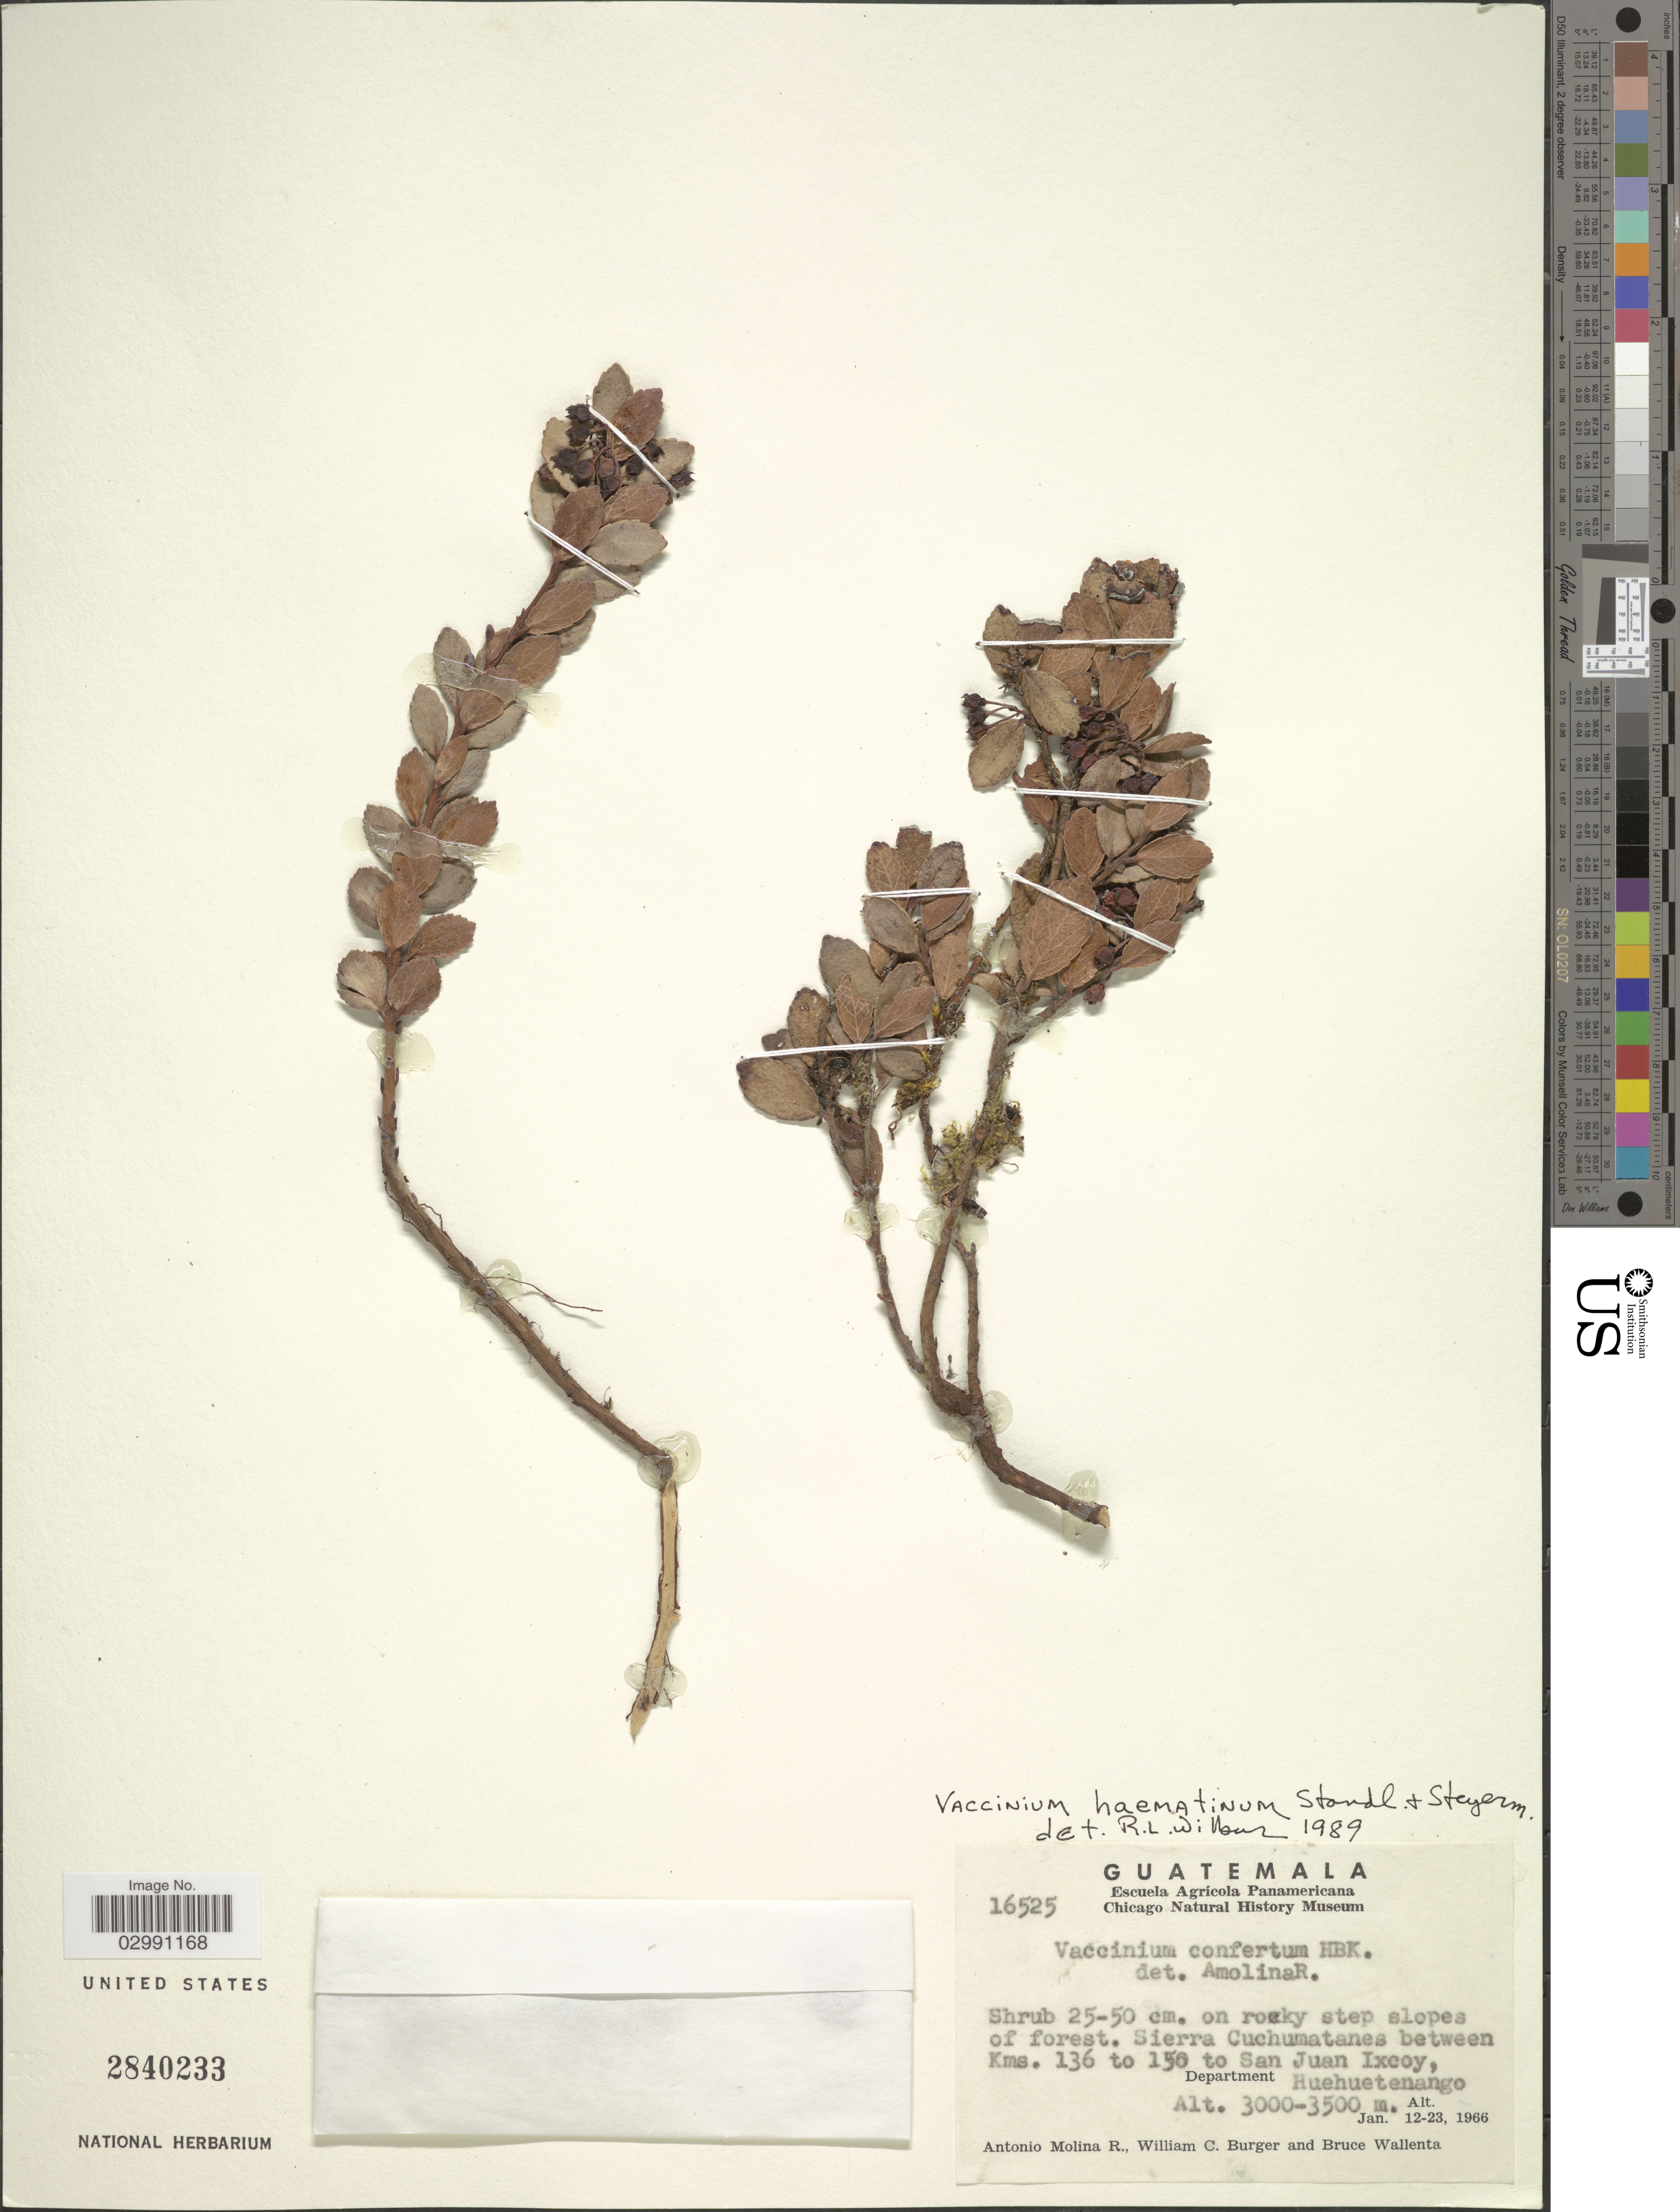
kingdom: Plantae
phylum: Tracheophyta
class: Magnoliopsida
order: Ericales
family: Ericaceae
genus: Vaccinium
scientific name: Vaccinium haematinum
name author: Standl. & Steyerm.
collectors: A. Molina R., W. Burger & B. Wallenta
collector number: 16525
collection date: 1966-01-12/1966-01-23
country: Guatemala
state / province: Huehuetenango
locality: Sierra Cuchumatanes between Kms. 136 to 150 to San Juan Ixcoy, Department Huehuetenango.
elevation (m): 3000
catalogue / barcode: US 2840233